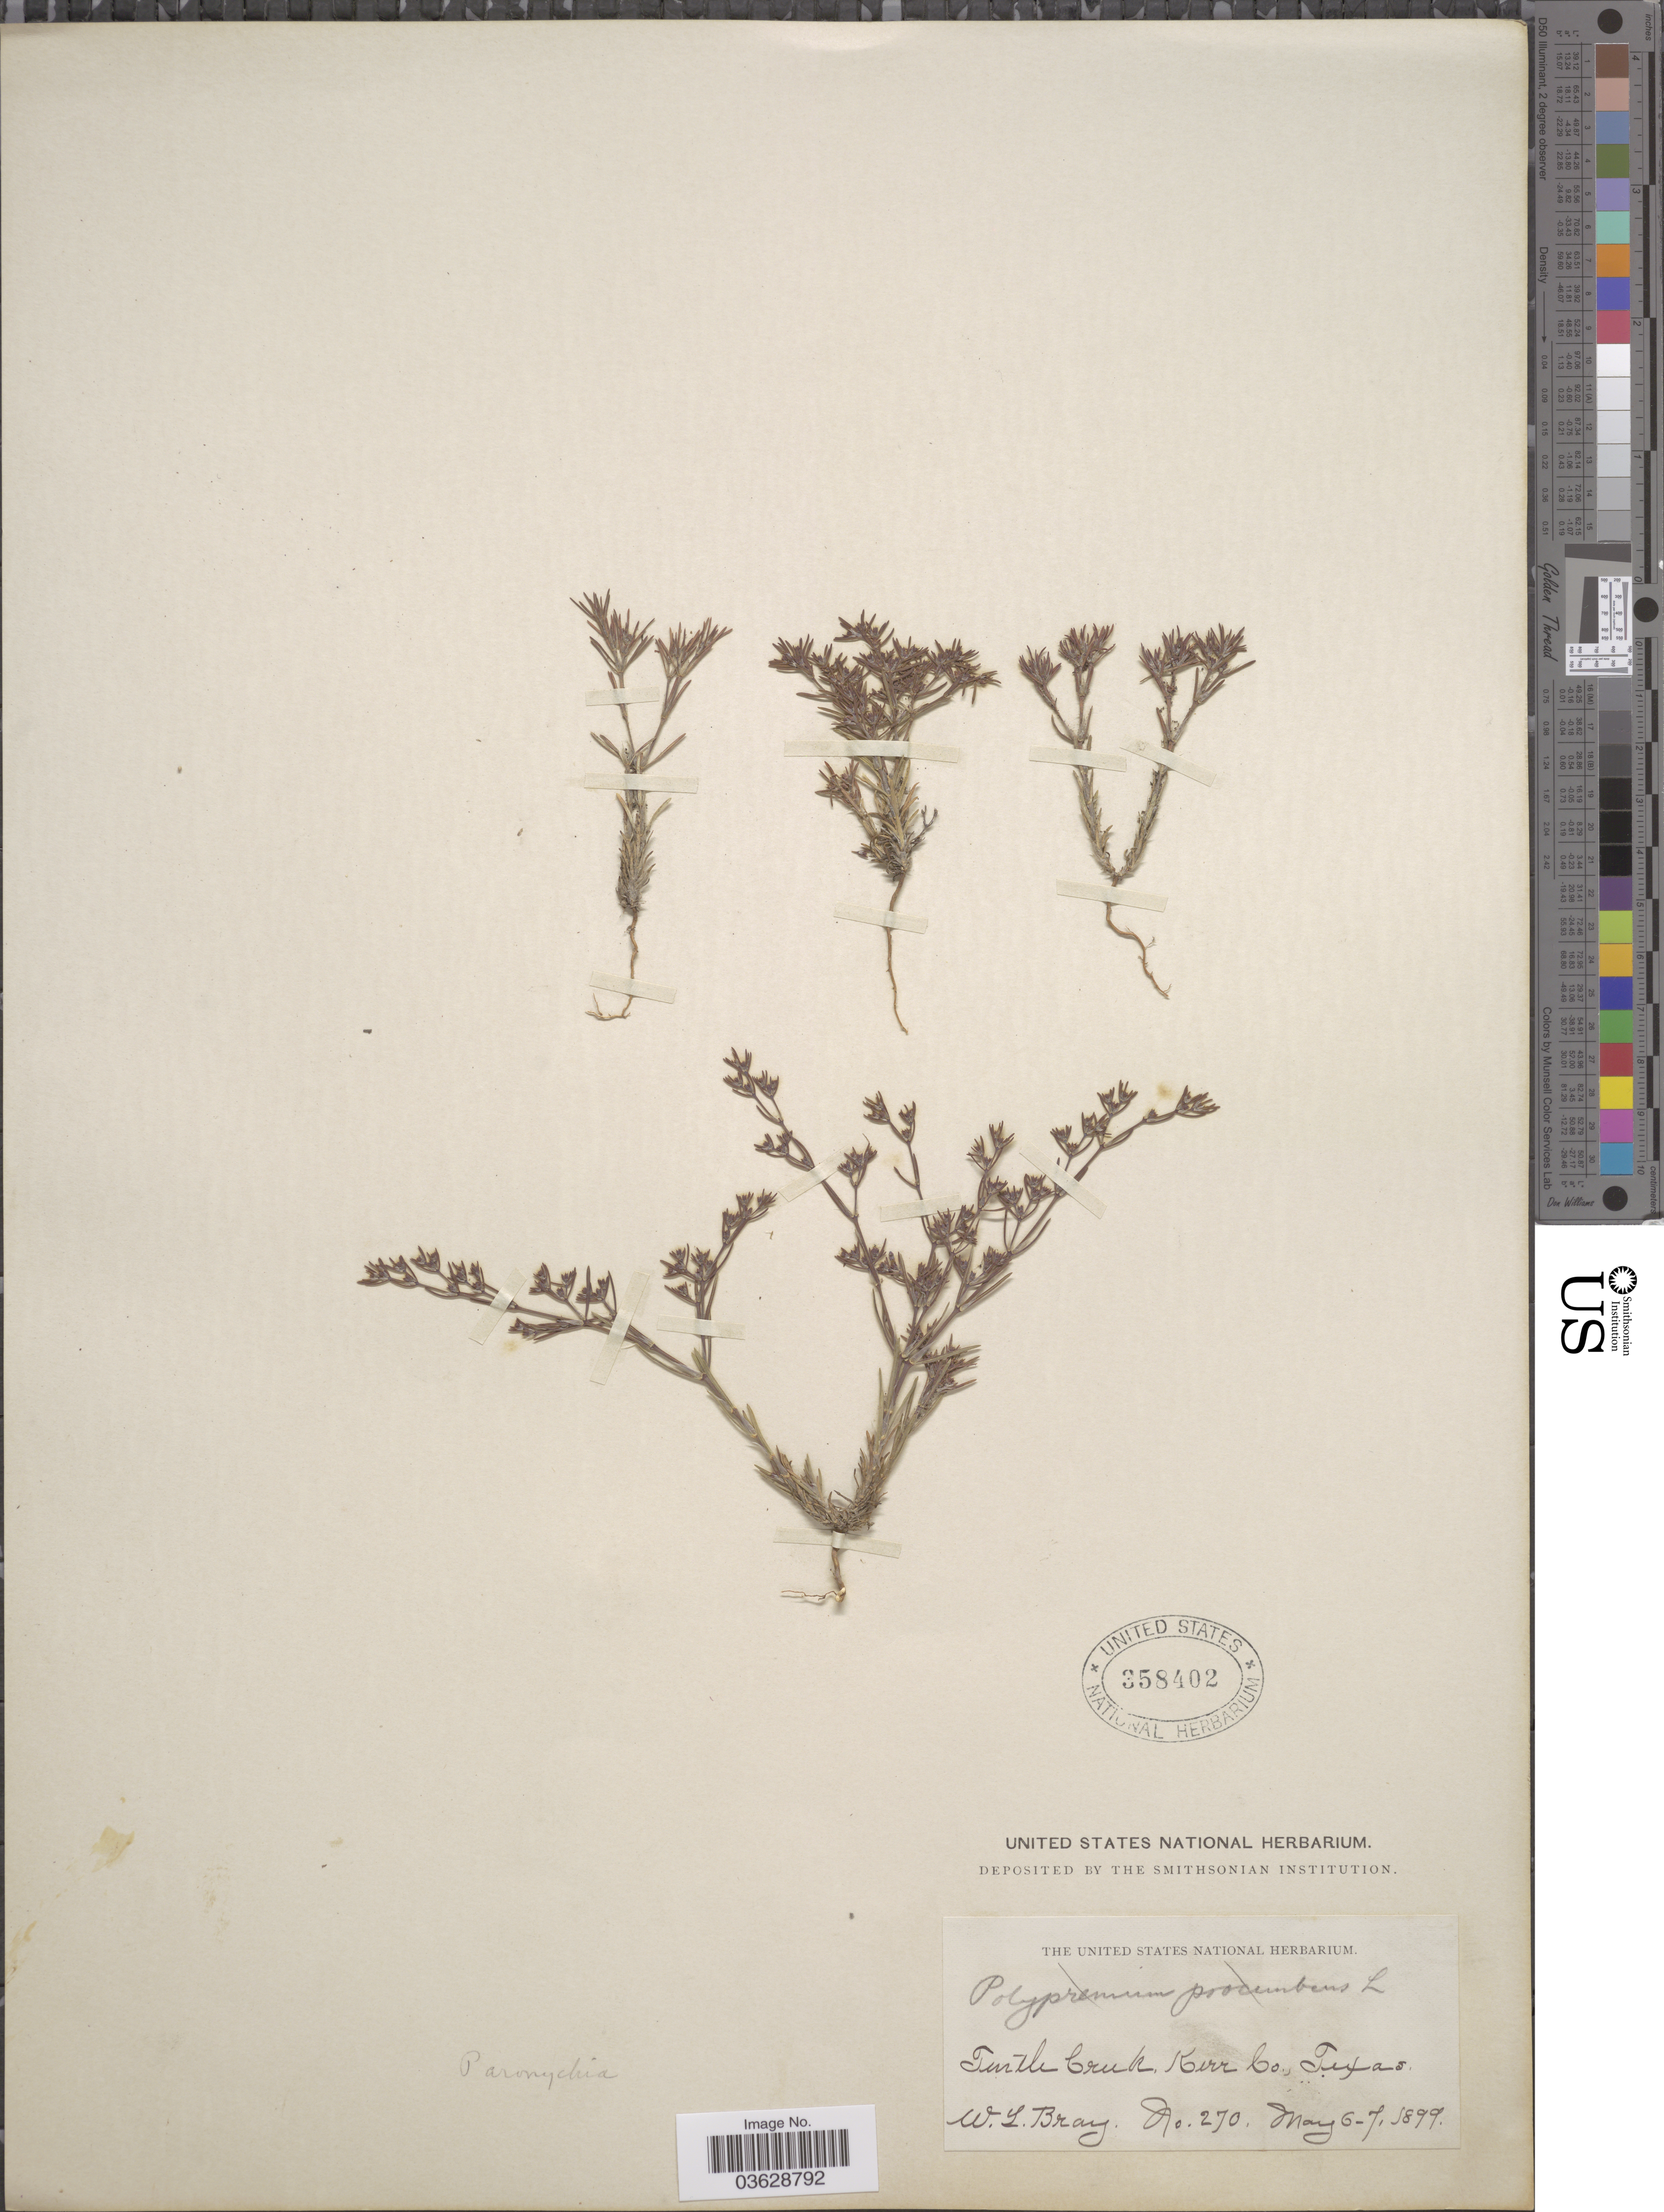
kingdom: Plantae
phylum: Tracheophyta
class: Magnoliopsida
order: Caryophyllales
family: Caryophyllaceae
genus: Paronychia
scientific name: Paronychia lindheimeri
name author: Engelm. ex A. Gray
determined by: Turner, B. L.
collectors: W. L. Bray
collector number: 270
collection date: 1899-05-06/1899-05-07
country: United States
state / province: Texas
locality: Turtle Creek, Kerr Co.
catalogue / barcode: US 358402